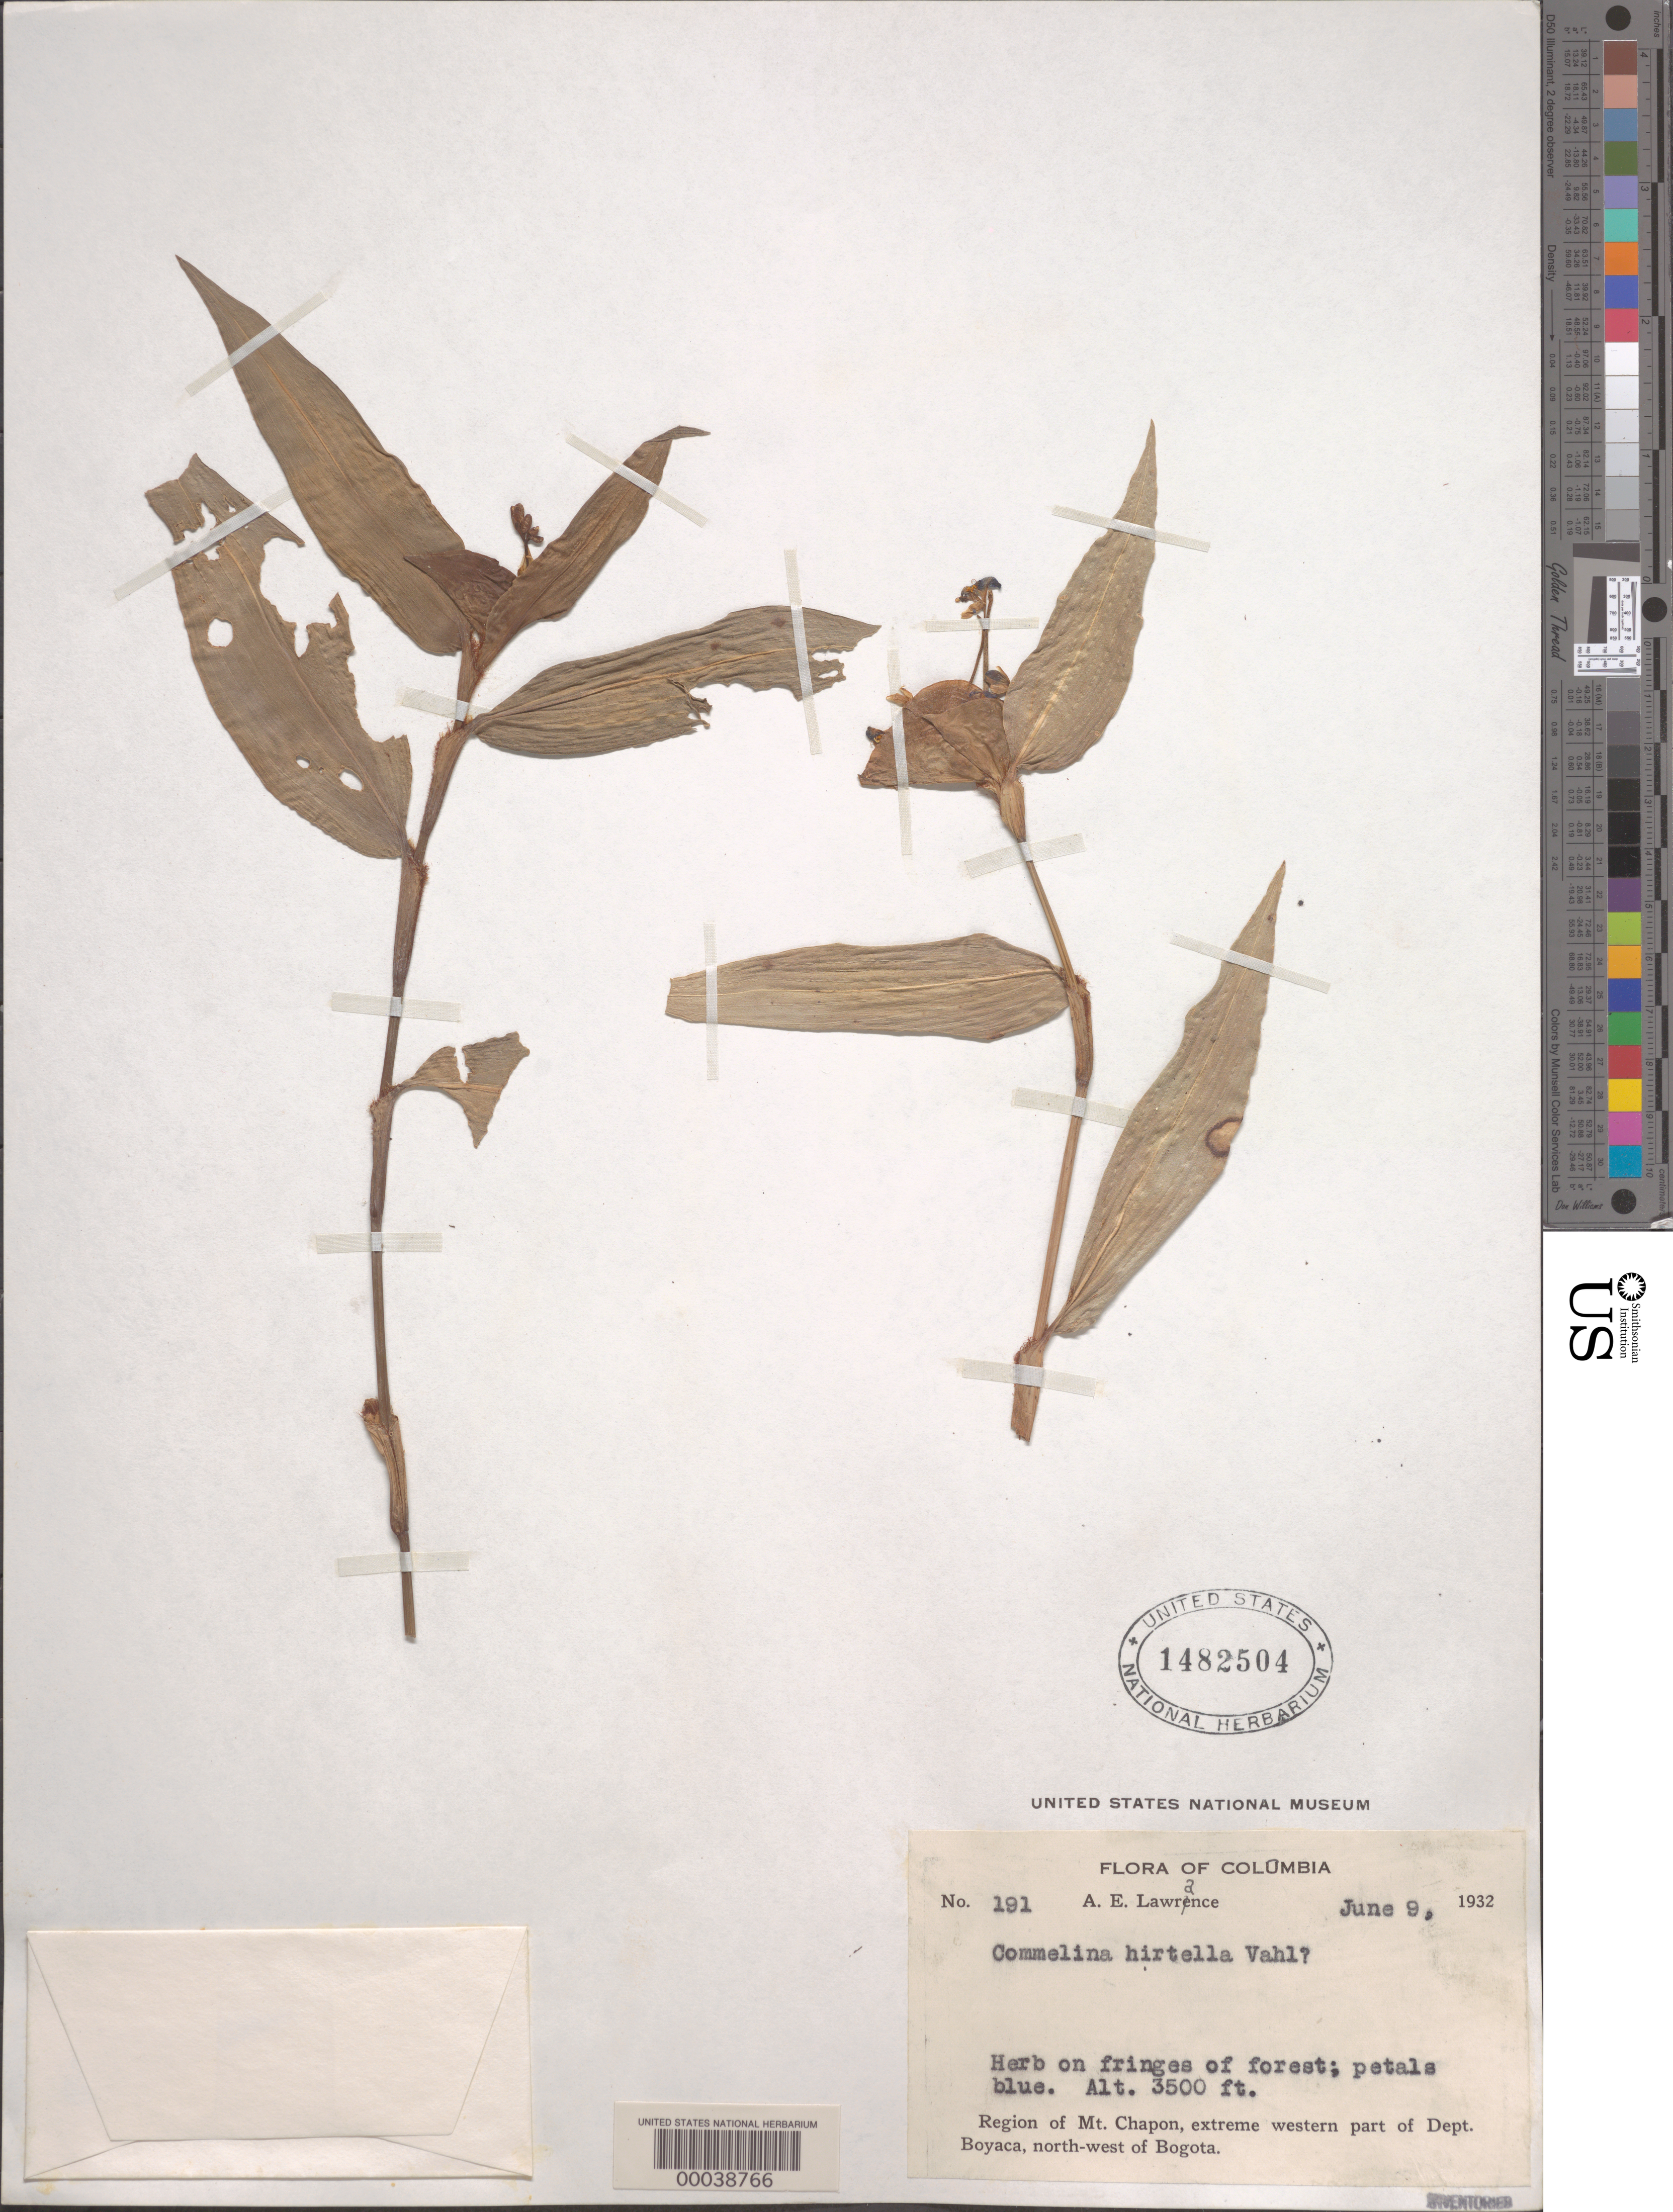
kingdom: Plantae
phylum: Tracheophyta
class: Liliopsida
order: Commelinales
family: Commelinaceae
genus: Commelina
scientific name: Commelina obliqua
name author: Vahl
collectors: A. Lawrance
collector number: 191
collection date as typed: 09 Jun 1932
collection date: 1932-06-09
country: Colombia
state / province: Boyacá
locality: Mt. Chapon, NW of Bogota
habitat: Fringes of forest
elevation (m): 1068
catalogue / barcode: US 1482504